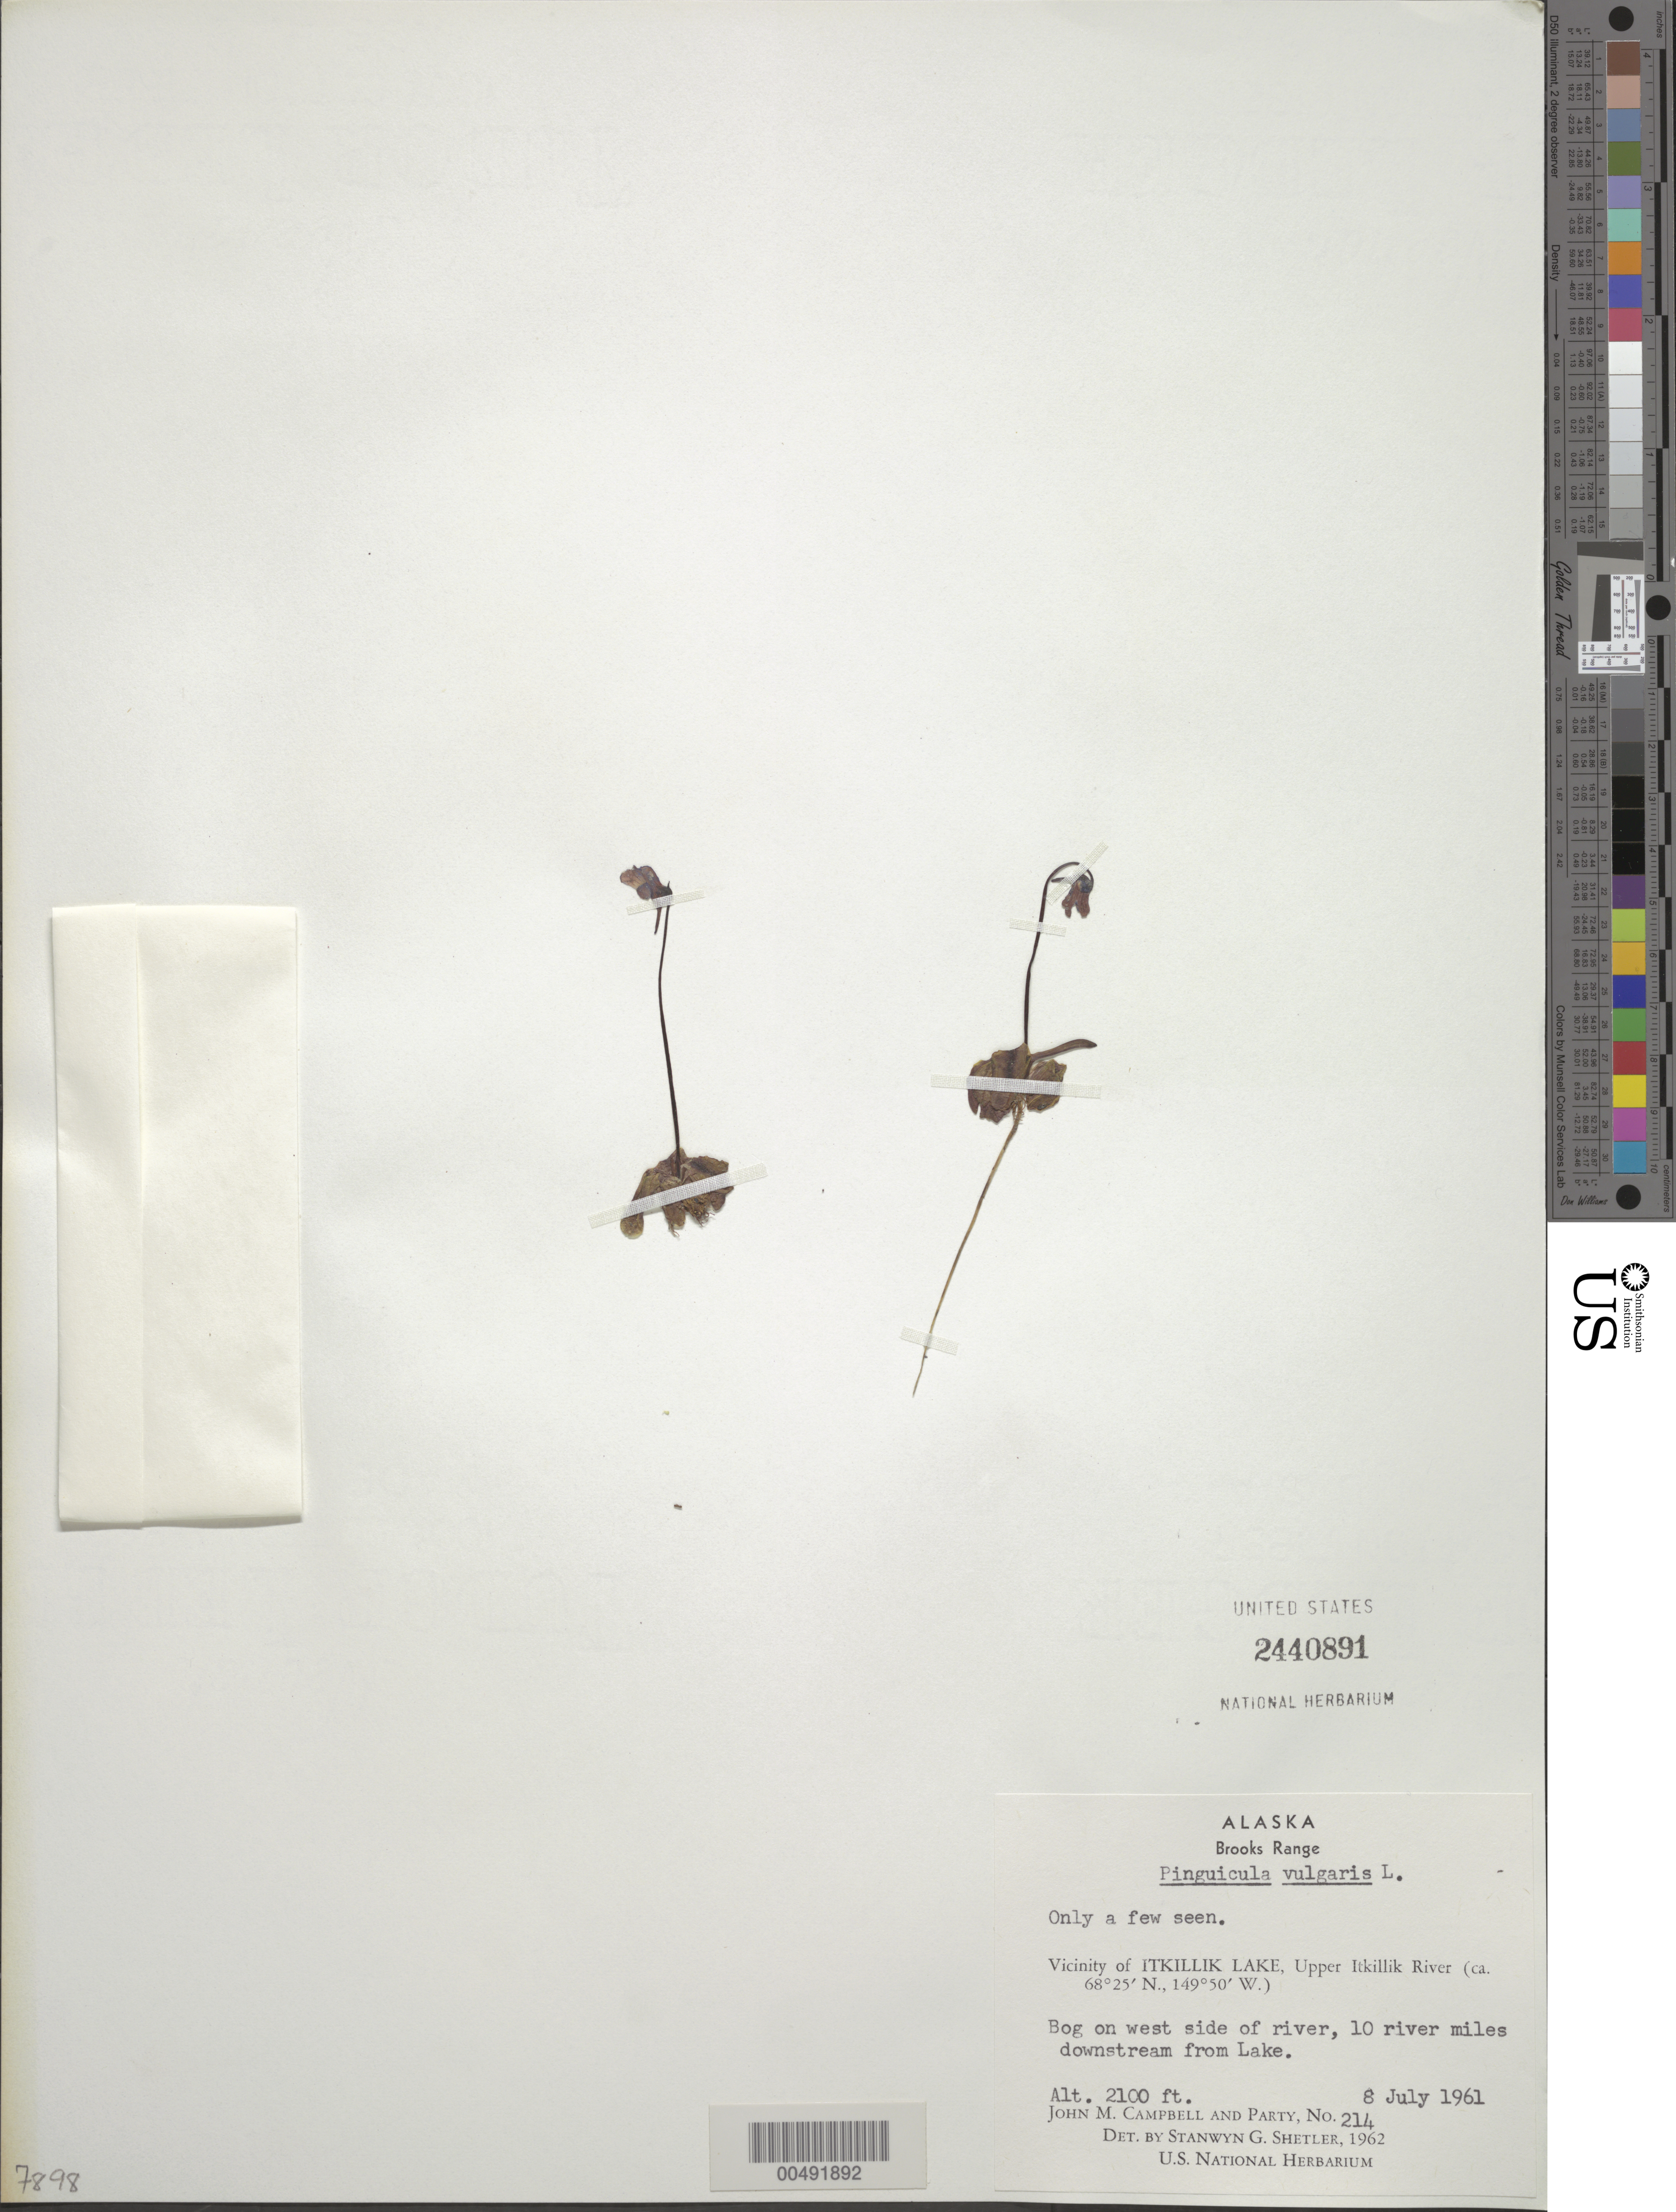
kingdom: Plantae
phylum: Tracheophyta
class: Magnoliopsida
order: Lamiales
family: Lentibulariaceae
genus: Pinguicula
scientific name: Pinguicula vulgaris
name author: L.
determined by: Shetler, Stanwyn G., (US), NMNH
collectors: J. M. Campbell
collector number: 214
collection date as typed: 08 Jul 1961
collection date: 1961-07-08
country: United States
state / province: Alaska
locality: Brooks Range, Upper Itkillik River, 10 river miles downstream from Itkillik Lake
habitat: bog on west side of river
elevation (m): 640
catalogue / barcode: US 2440891